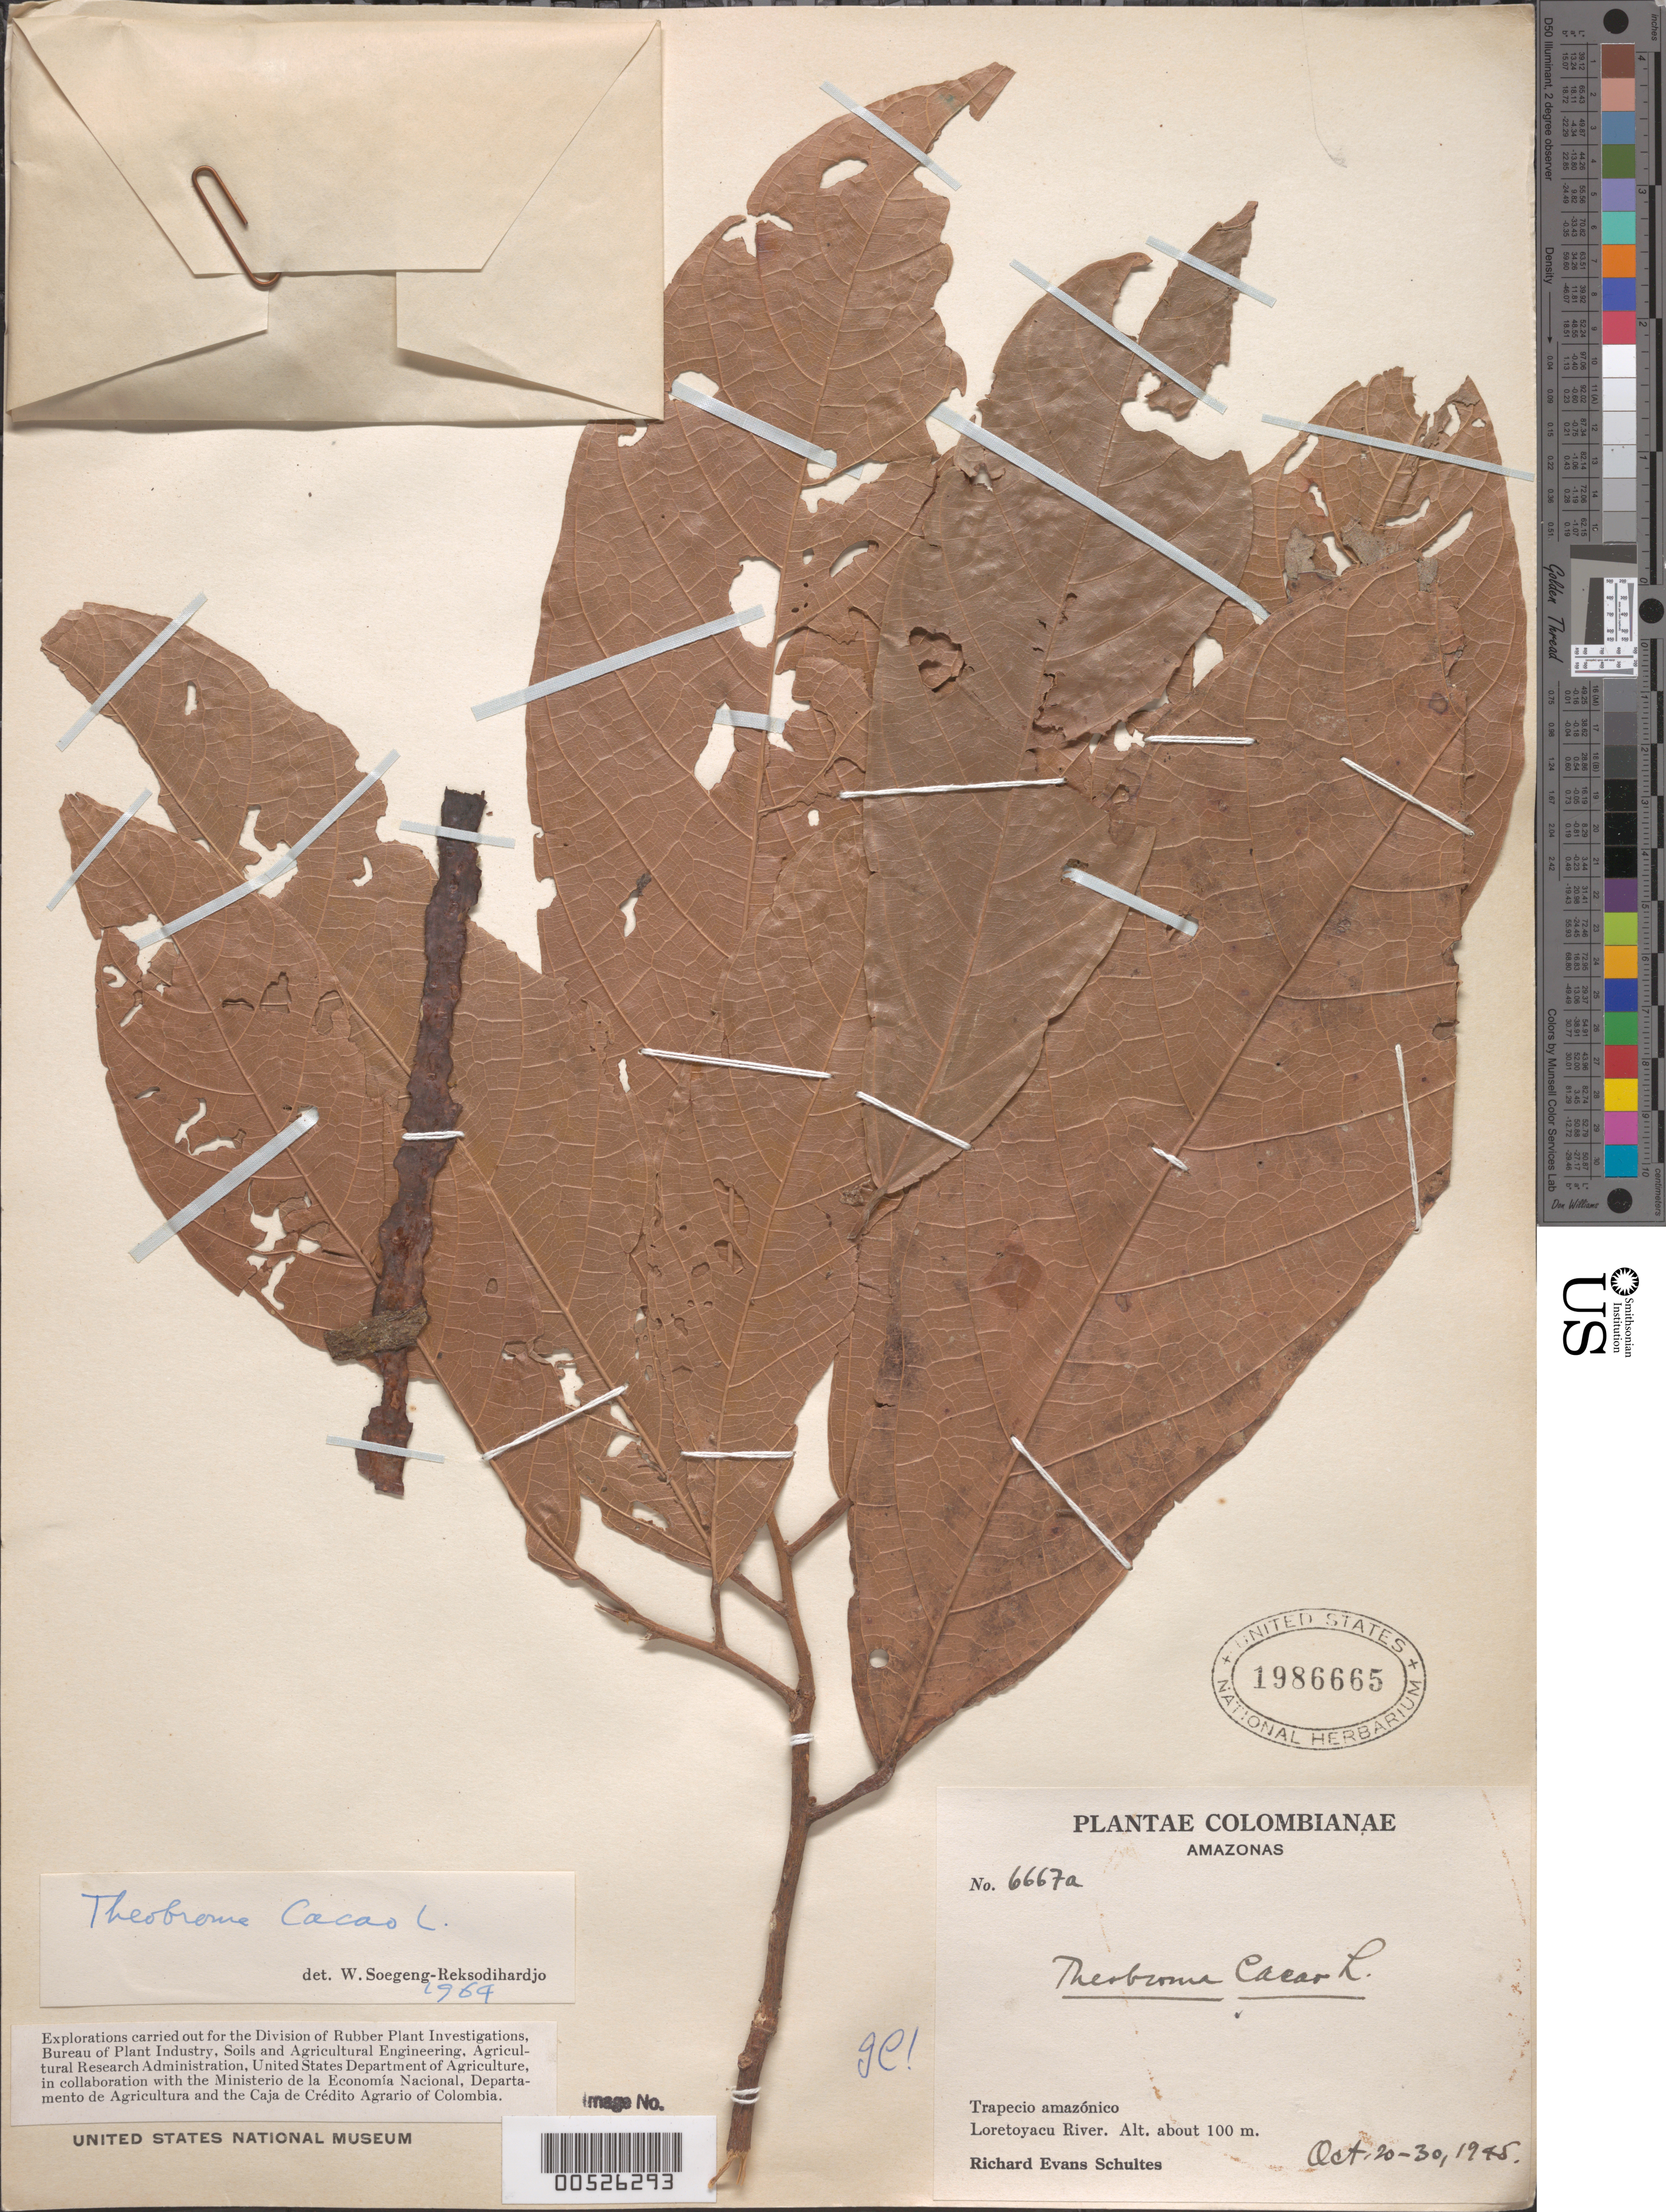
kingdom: Plantae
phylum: Tracheophyta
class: Magnoliopsida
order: Malvales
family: Malvaceae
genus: Theobroma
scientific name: Theobroma cacao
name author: L.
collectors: R. E. Schultes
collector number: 6667a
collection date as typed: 20 Oct 1945 to 30 Oct 1945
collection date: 1945-10-20/1945-10-30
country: Colombia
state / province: Amazônas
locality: Loreta-Yacu River.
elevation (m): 100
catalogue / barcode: US 1986665